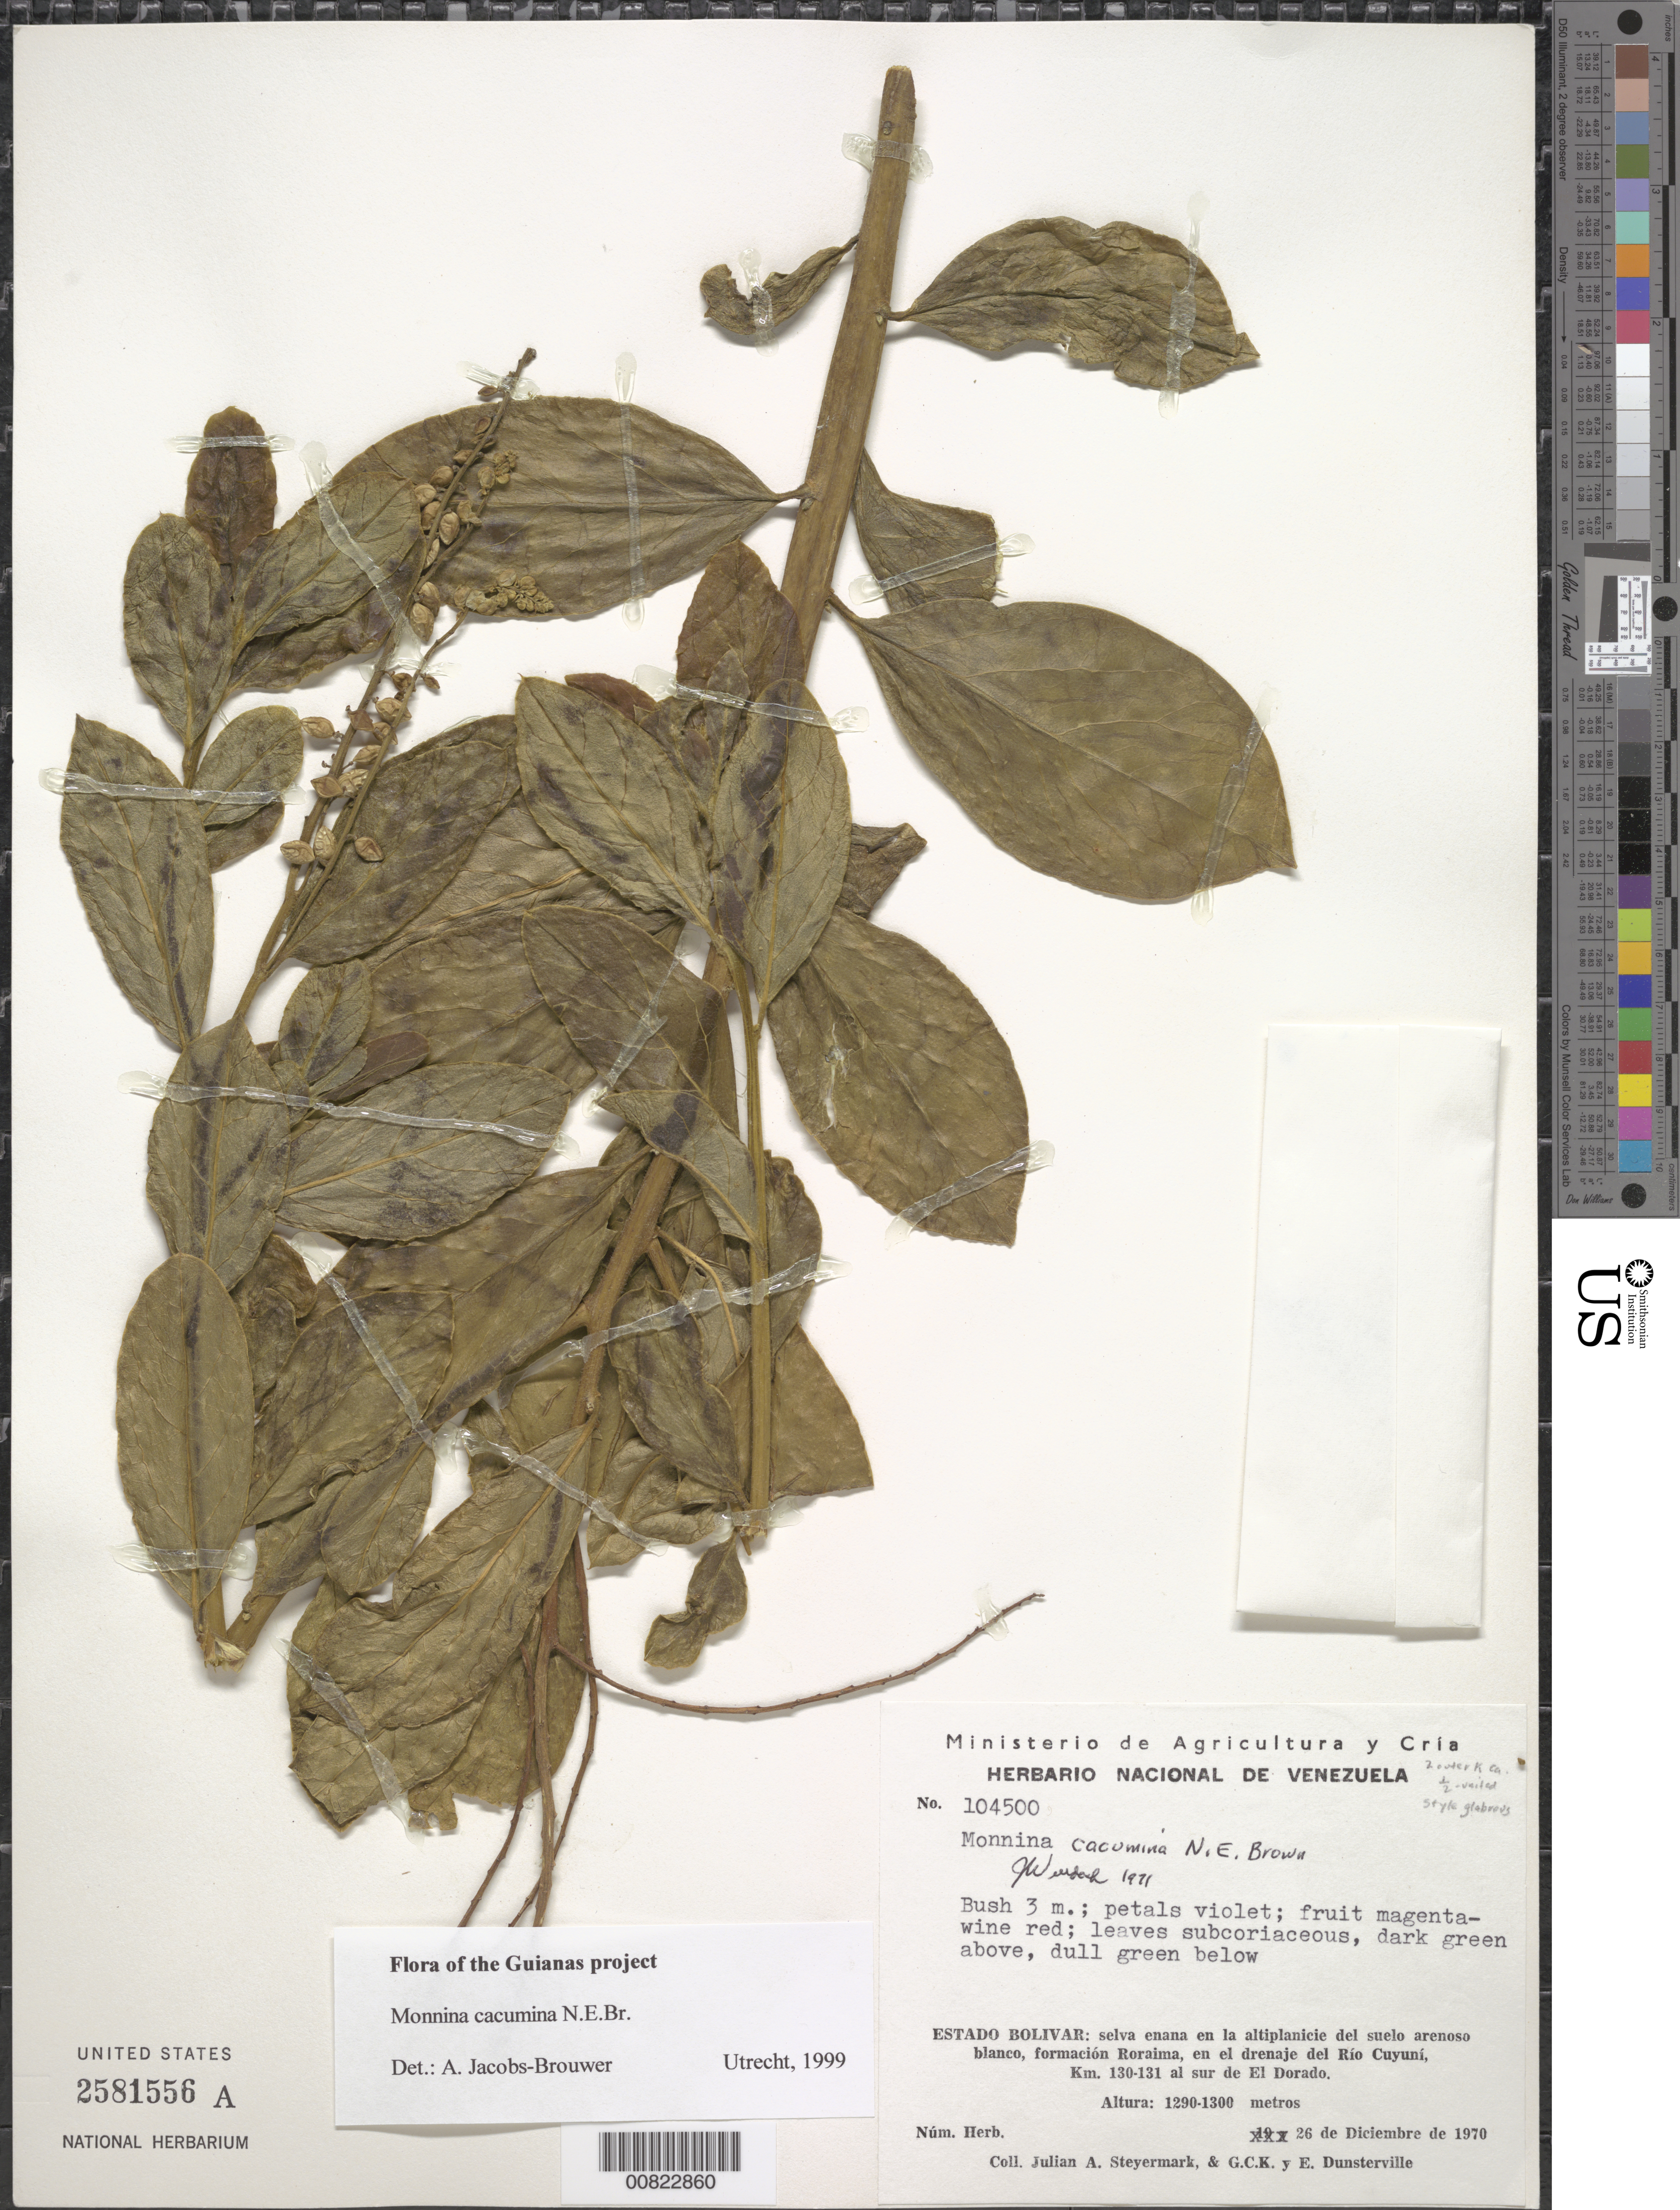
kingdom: Plantae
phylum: Tracheophyta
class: Magnoliopsida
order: Fabales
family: Polygalaceae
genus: Monnina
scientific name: Monnina cacumina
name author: N.E. Br.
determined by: Jacobs-Brouwer, A.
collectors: J. Steyermark, G. C. K. Dunsterville & E. Dunsterville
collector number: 104500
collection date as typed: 26-Dec-70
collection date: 1970-12-26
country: Venezuela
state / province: Bolívar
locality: Roraima, Río Cuyuní drainage, 130-131 km S of El Dorado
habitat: Selva enana en la altiplanicie del suelo arenoso blanco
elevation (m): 1290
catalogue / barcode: US 2581556A